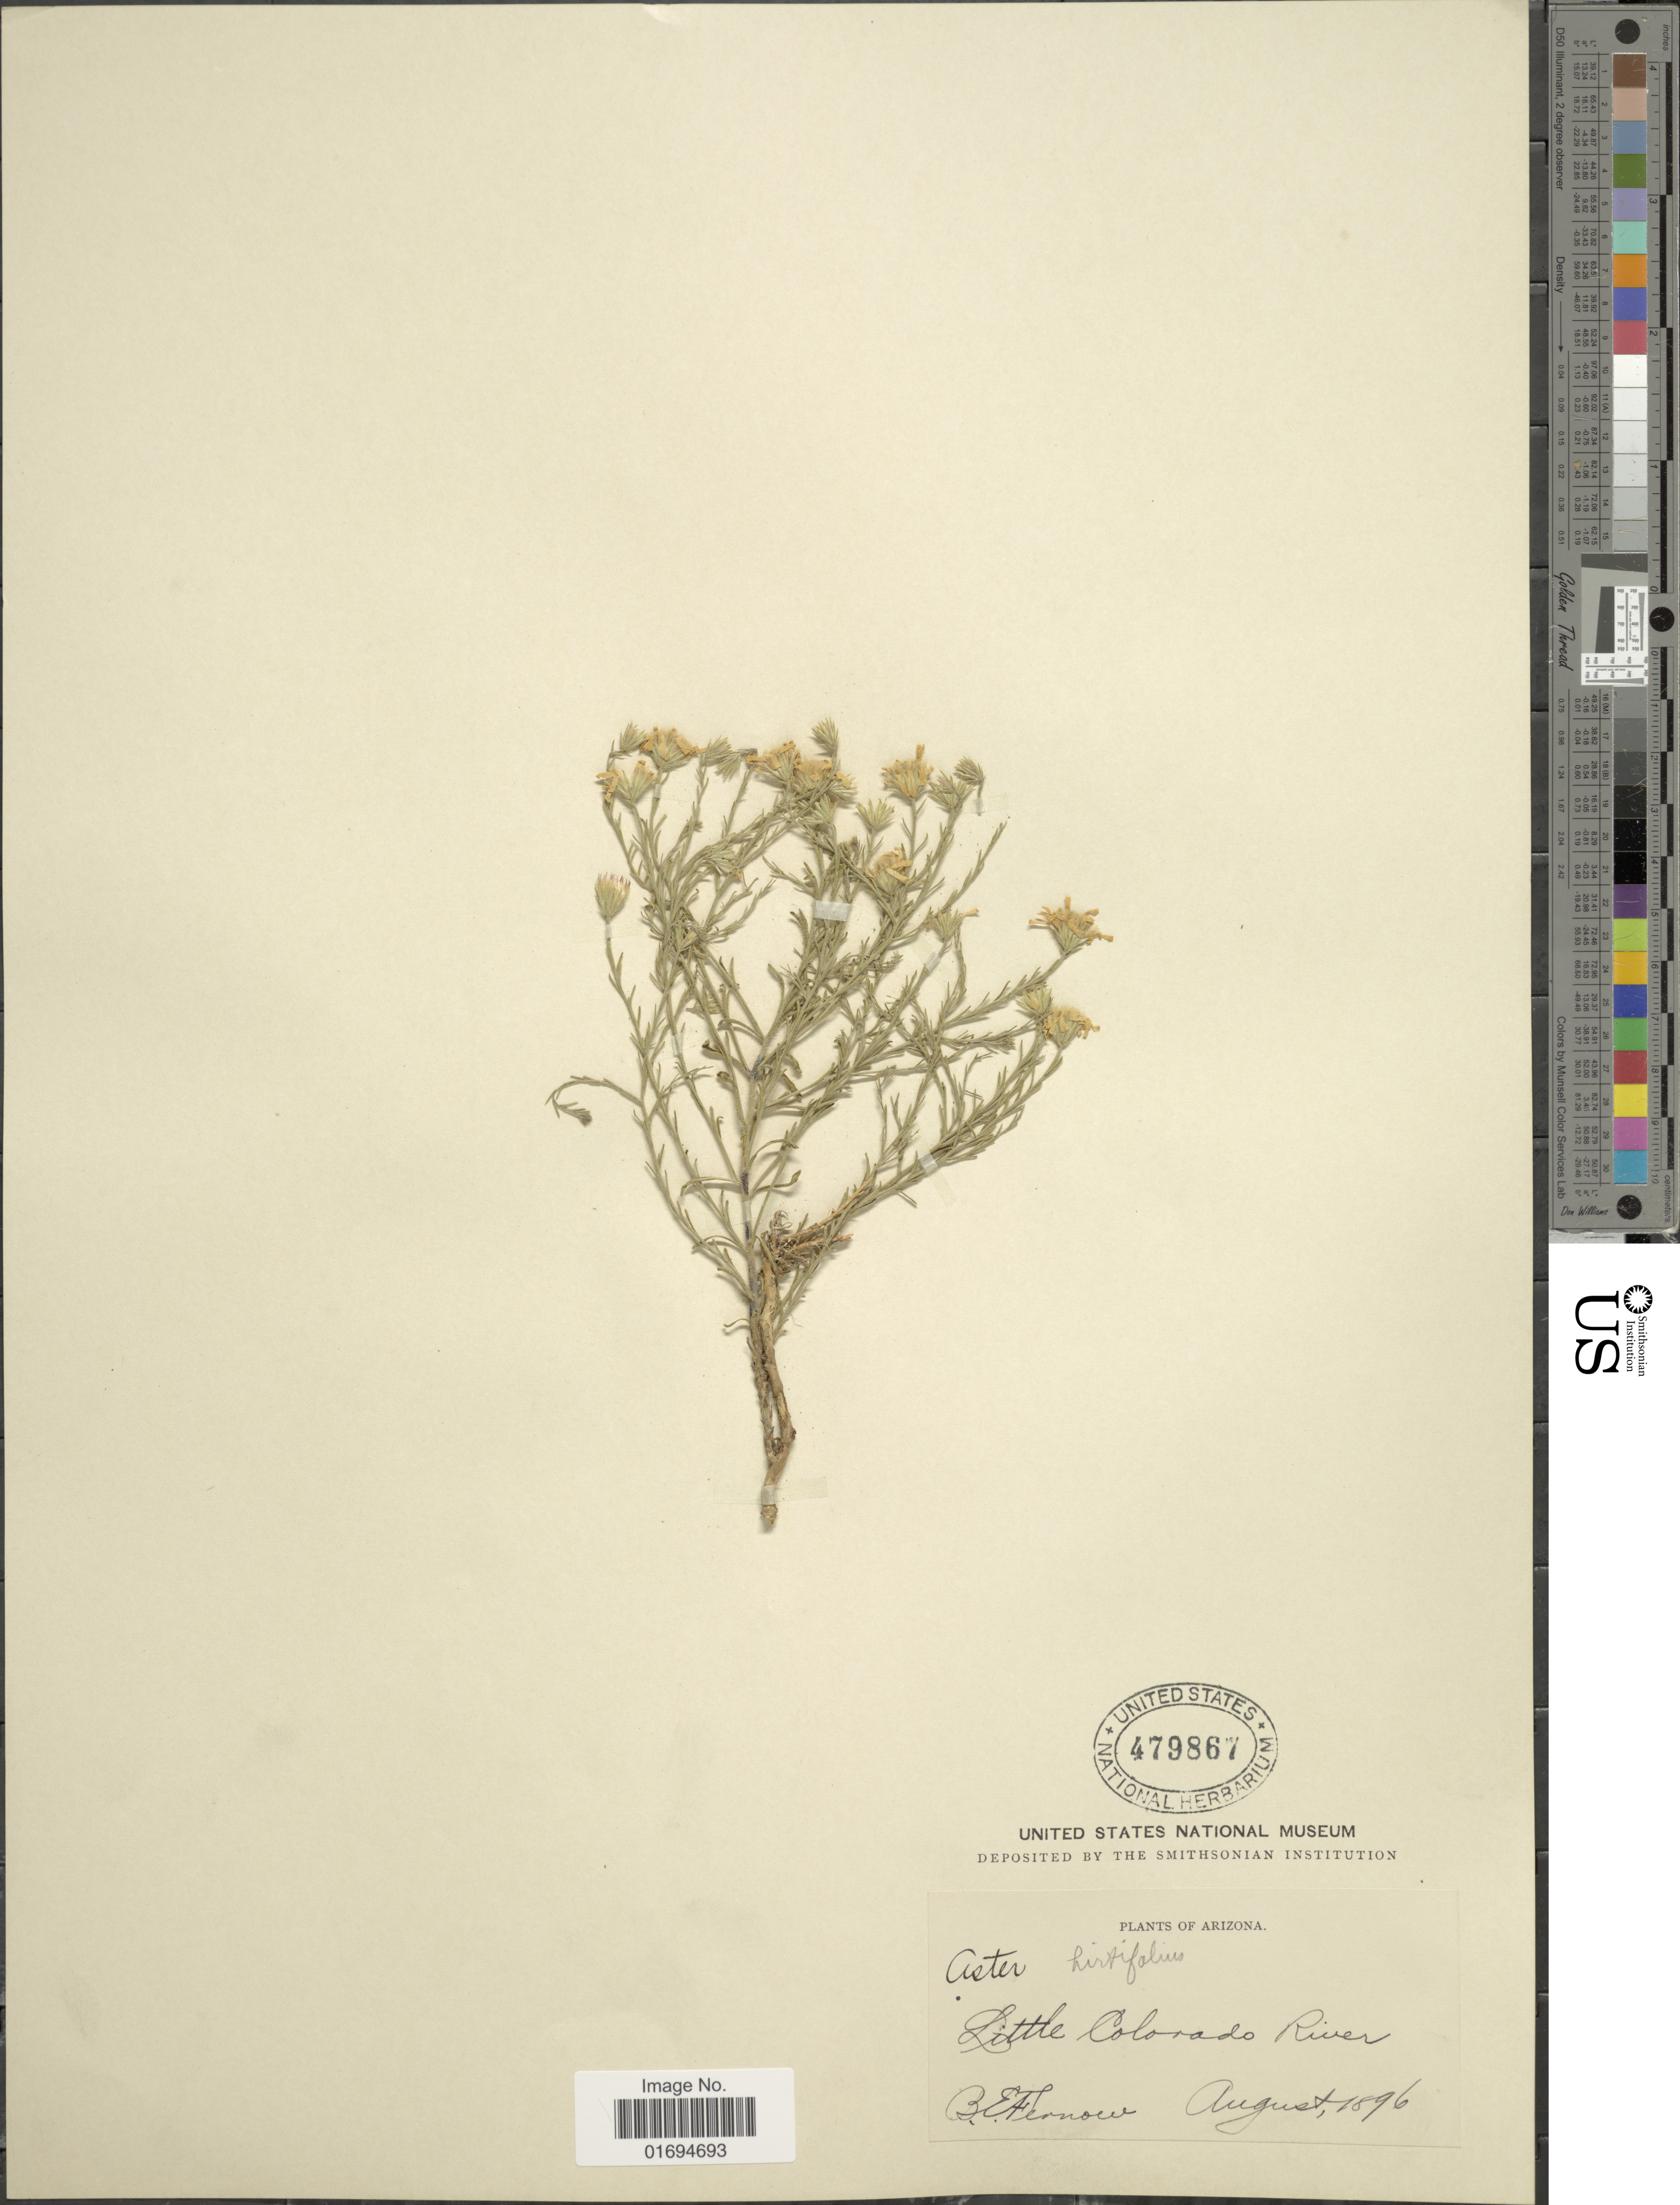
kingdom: Plantae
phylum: Tracheophyta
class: Magnoliopsida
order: Asterales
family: Asteraceae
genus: Chaetopappa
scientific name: Chaetopappa ericoides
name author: (Torr.) G.L. Nesom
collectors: B. Fernow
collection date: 1896-08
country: United States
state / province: Arizona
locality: Little Colorado River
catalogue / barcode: US 479867